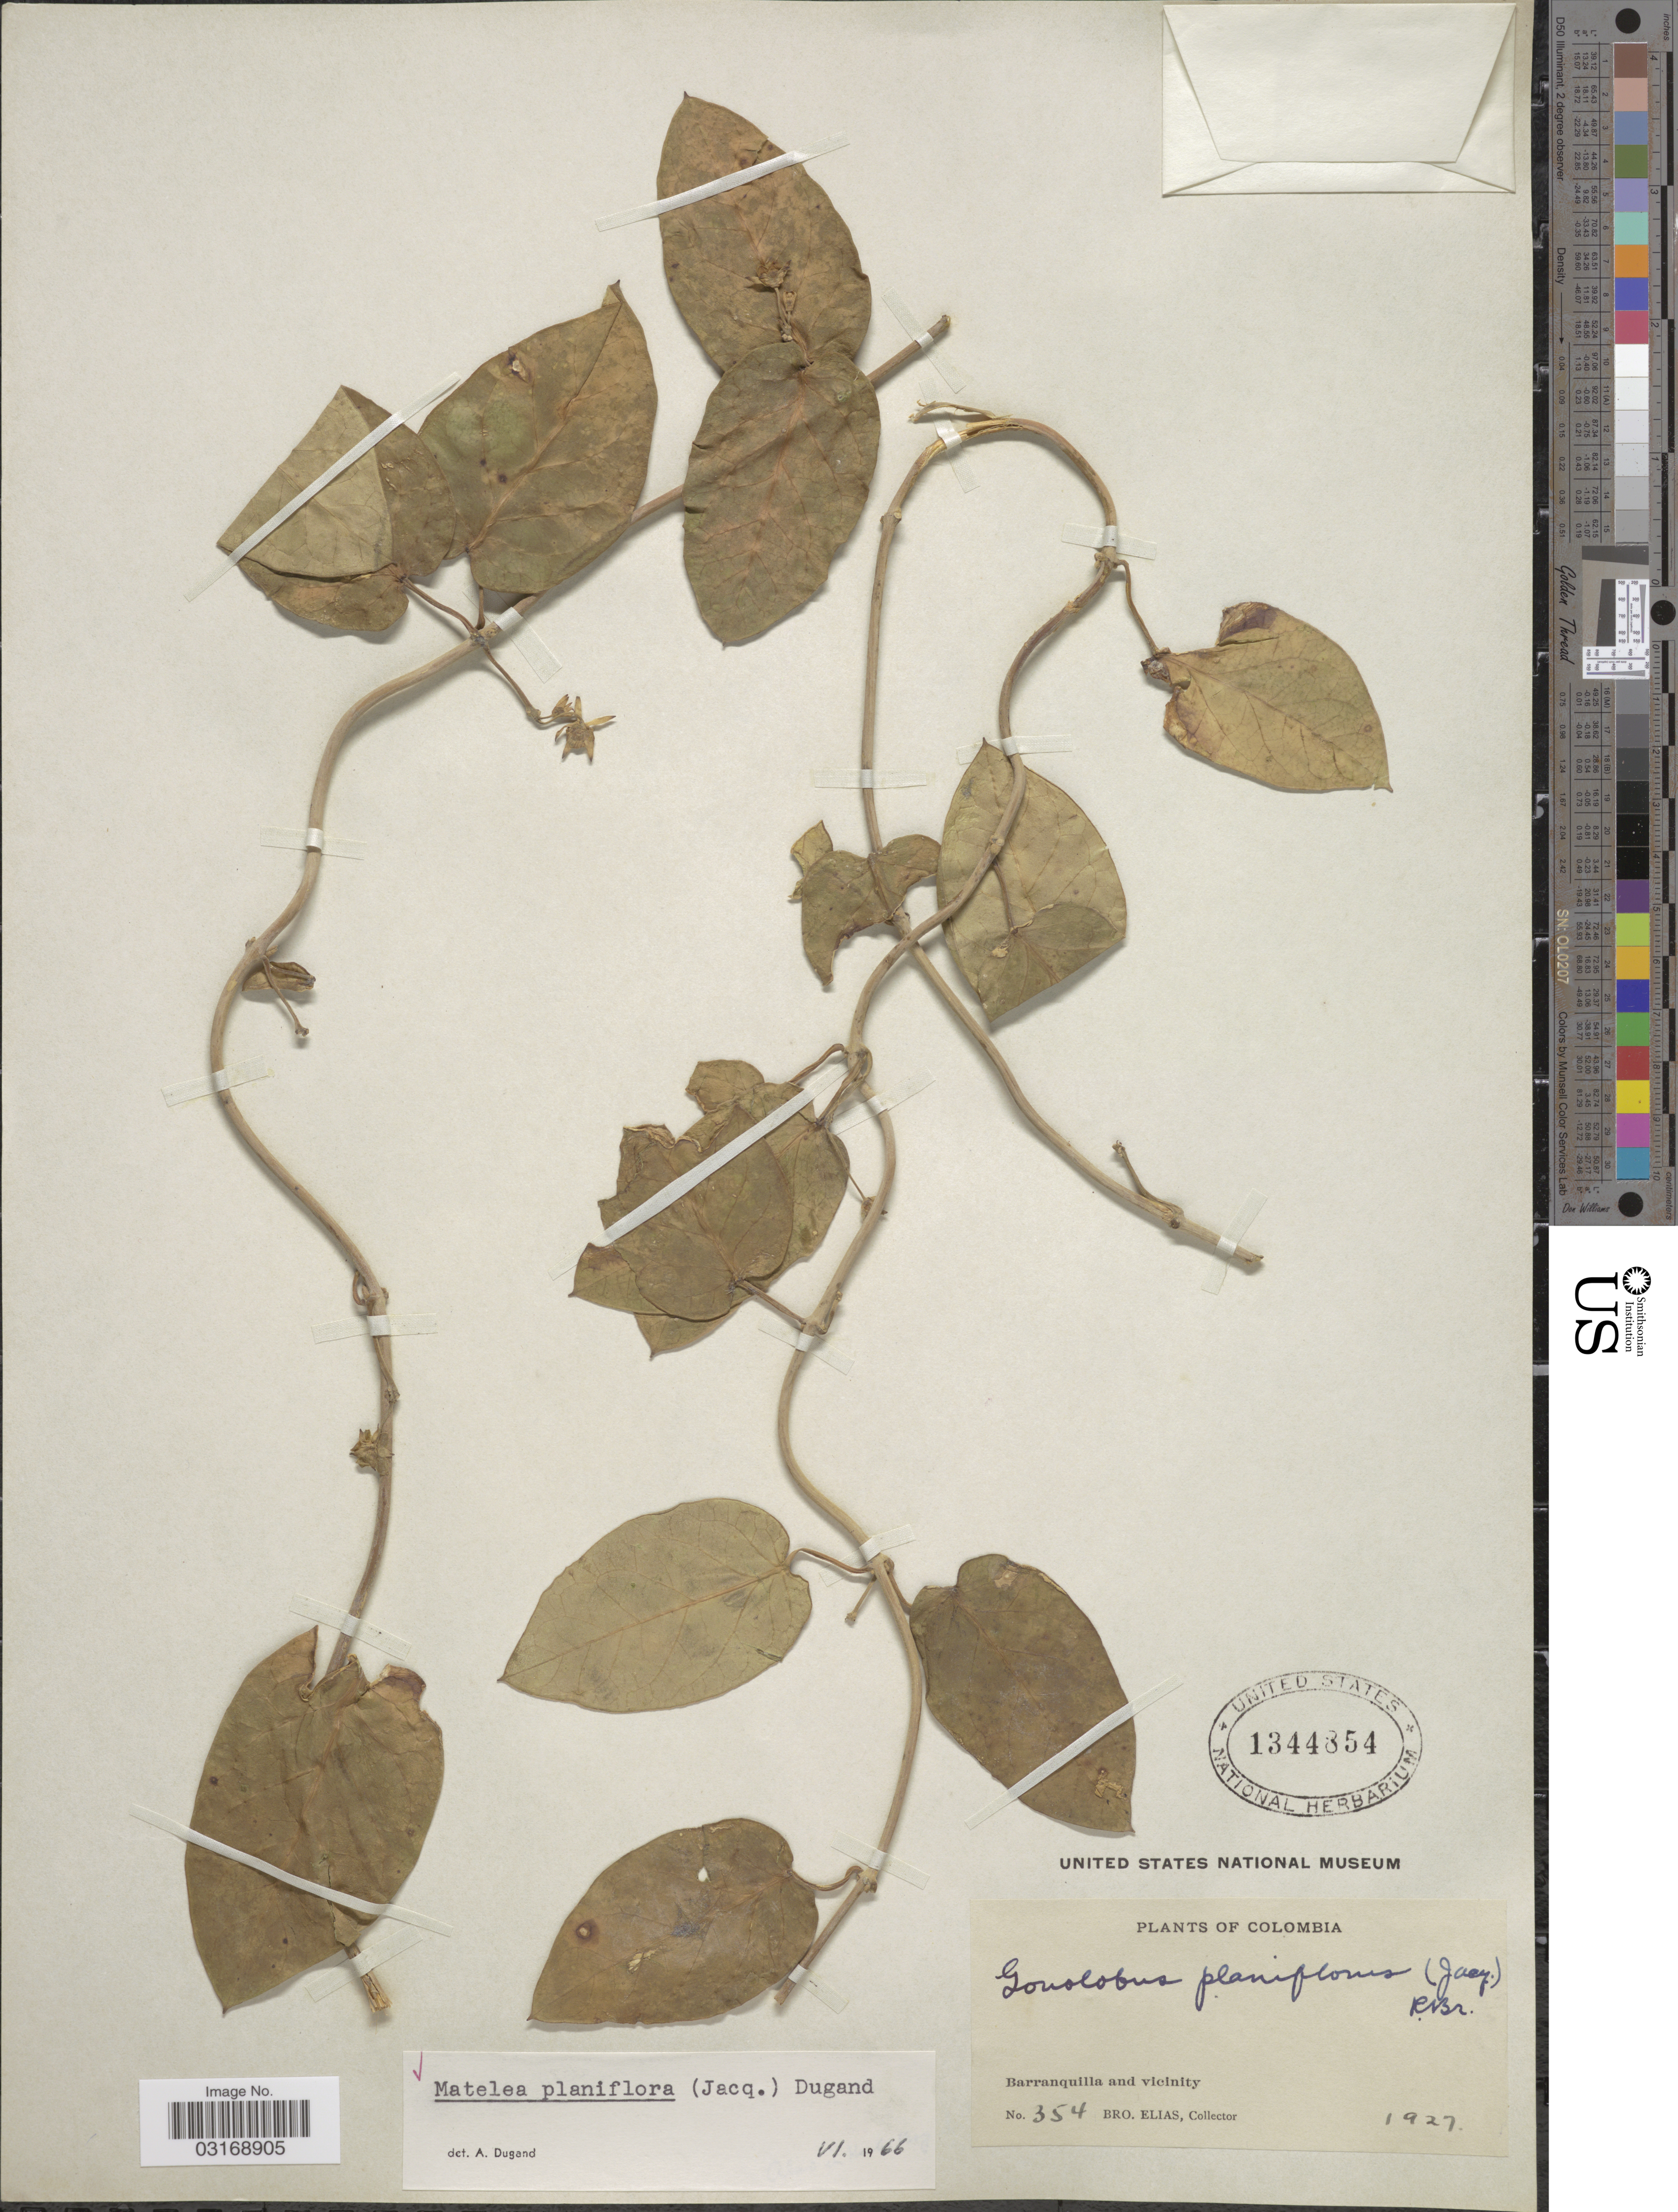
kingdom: Plantae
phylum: Tracheophyta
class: Magnoliopsida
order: Gentianales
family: Apocynaceae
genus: Matelea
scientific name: Matelea planiflora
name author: (Jacq.) Dugand G.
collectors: Bro. Elias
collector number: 354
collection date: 1927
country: Colombia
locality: Barranquilla and vicinity.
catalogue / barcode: US 1344854